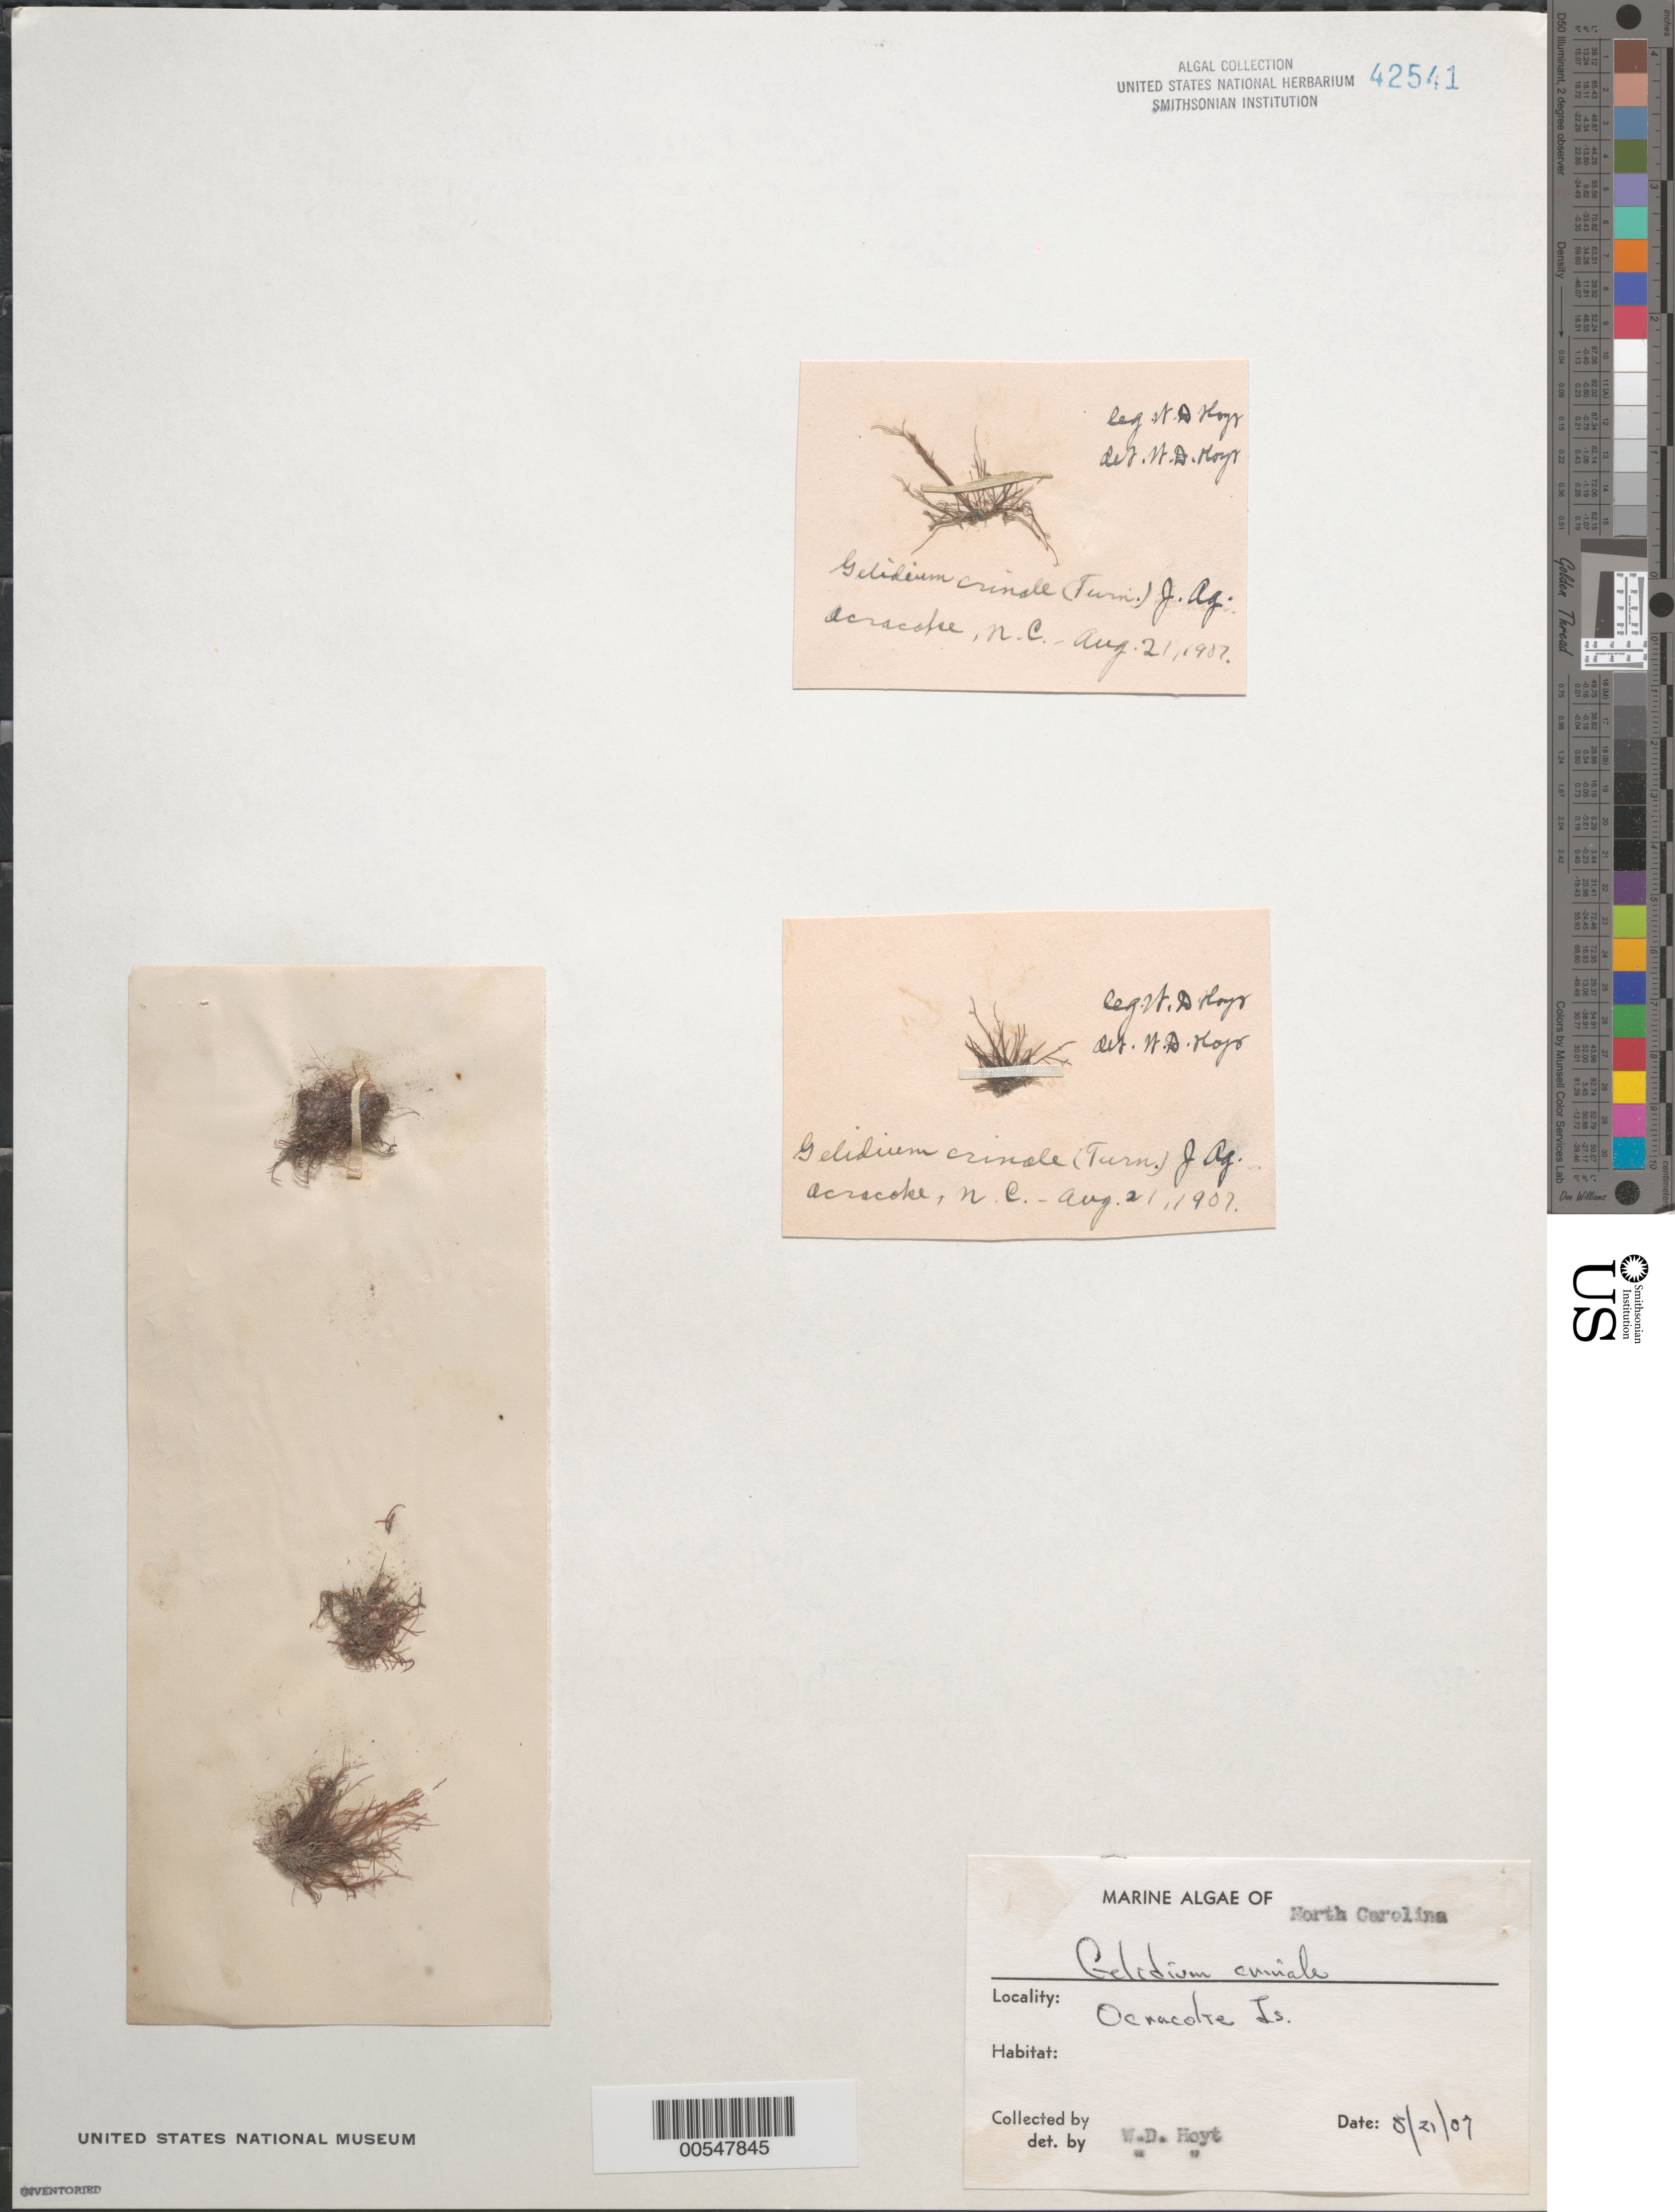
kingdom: Plantae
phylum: Rhodophyta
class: Florideophyceae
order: Gelidiales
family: Gelidiaceae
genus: Gelidium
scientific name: Gelidium crinale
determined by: Hoyt, W. D.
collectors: W. D. Hoyt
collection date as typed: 21 Aug 1907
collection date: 1907-08-21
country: United States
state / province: North Carolina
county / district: Hyde County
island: Ocracoke Island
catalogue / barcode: US 42541